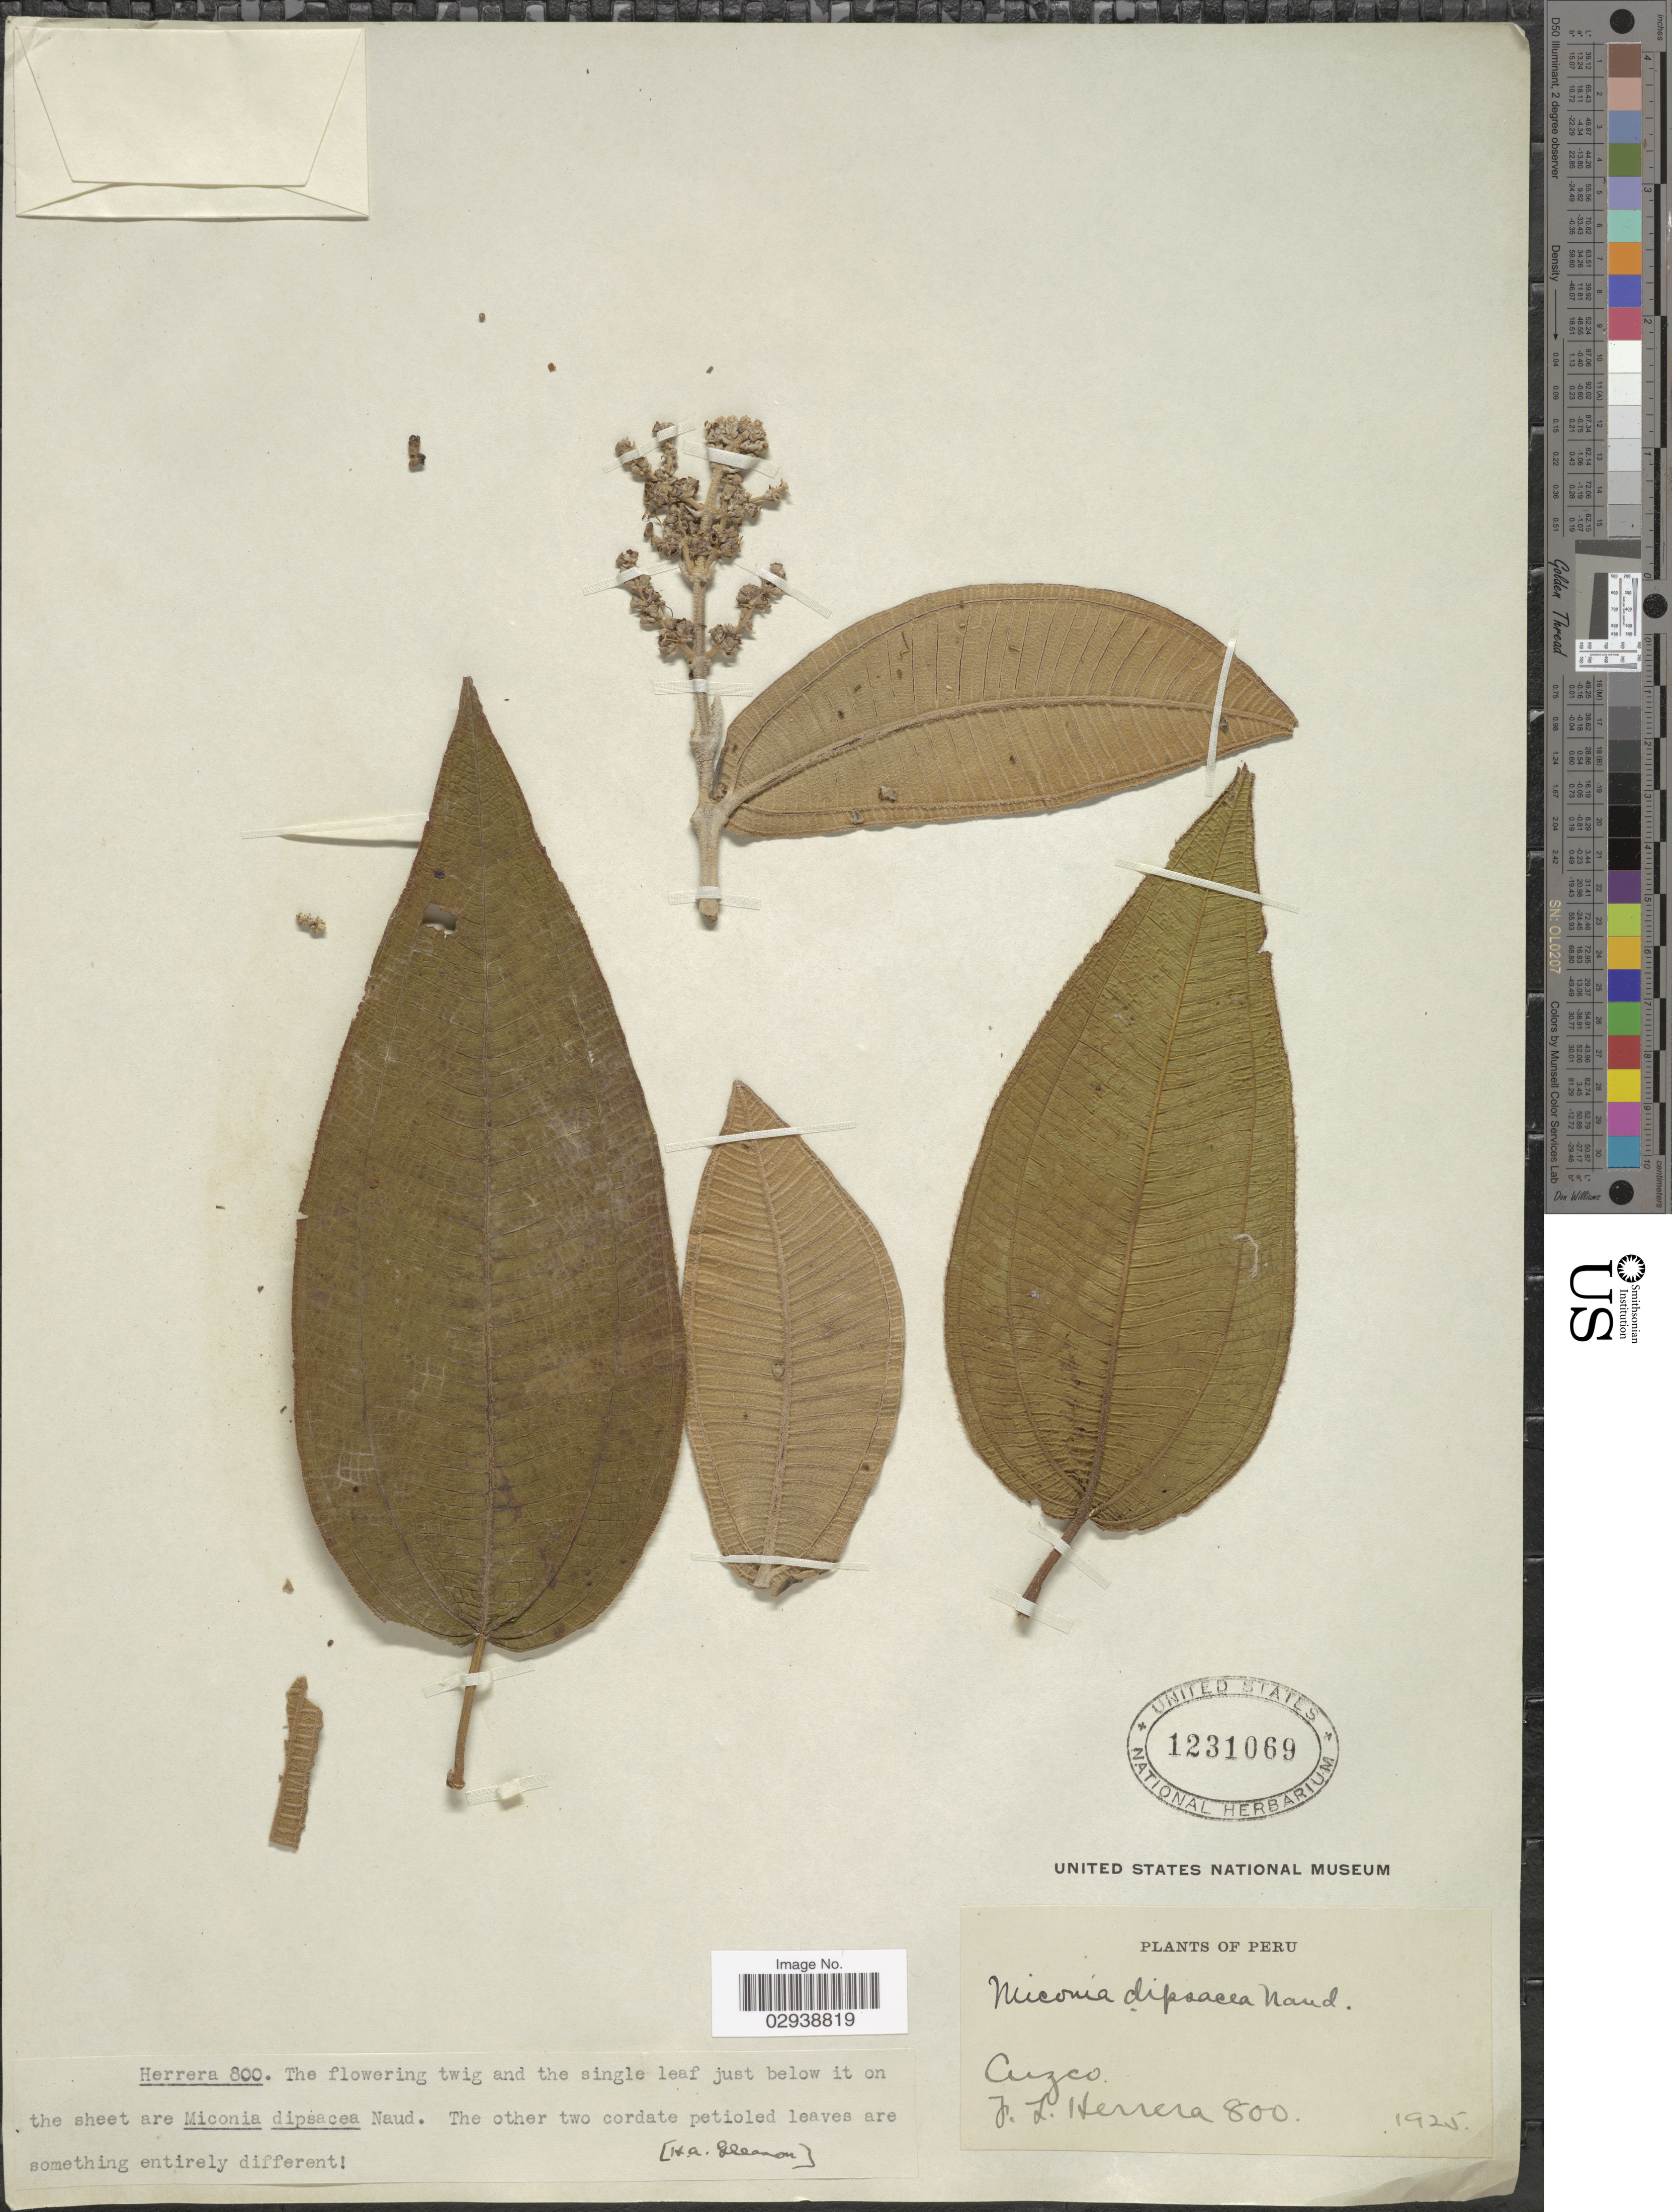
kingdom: Plantae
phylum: Tracheophyta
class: Magnoliopsida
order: Myrtales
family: Melastomataceae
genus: Miconia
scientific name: Miconia dipsacea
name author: Naudin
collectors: J. L. Herrera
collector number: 800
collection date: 1925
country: Peru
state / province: Cusco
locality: Cuzco.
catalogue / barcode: US 1231069